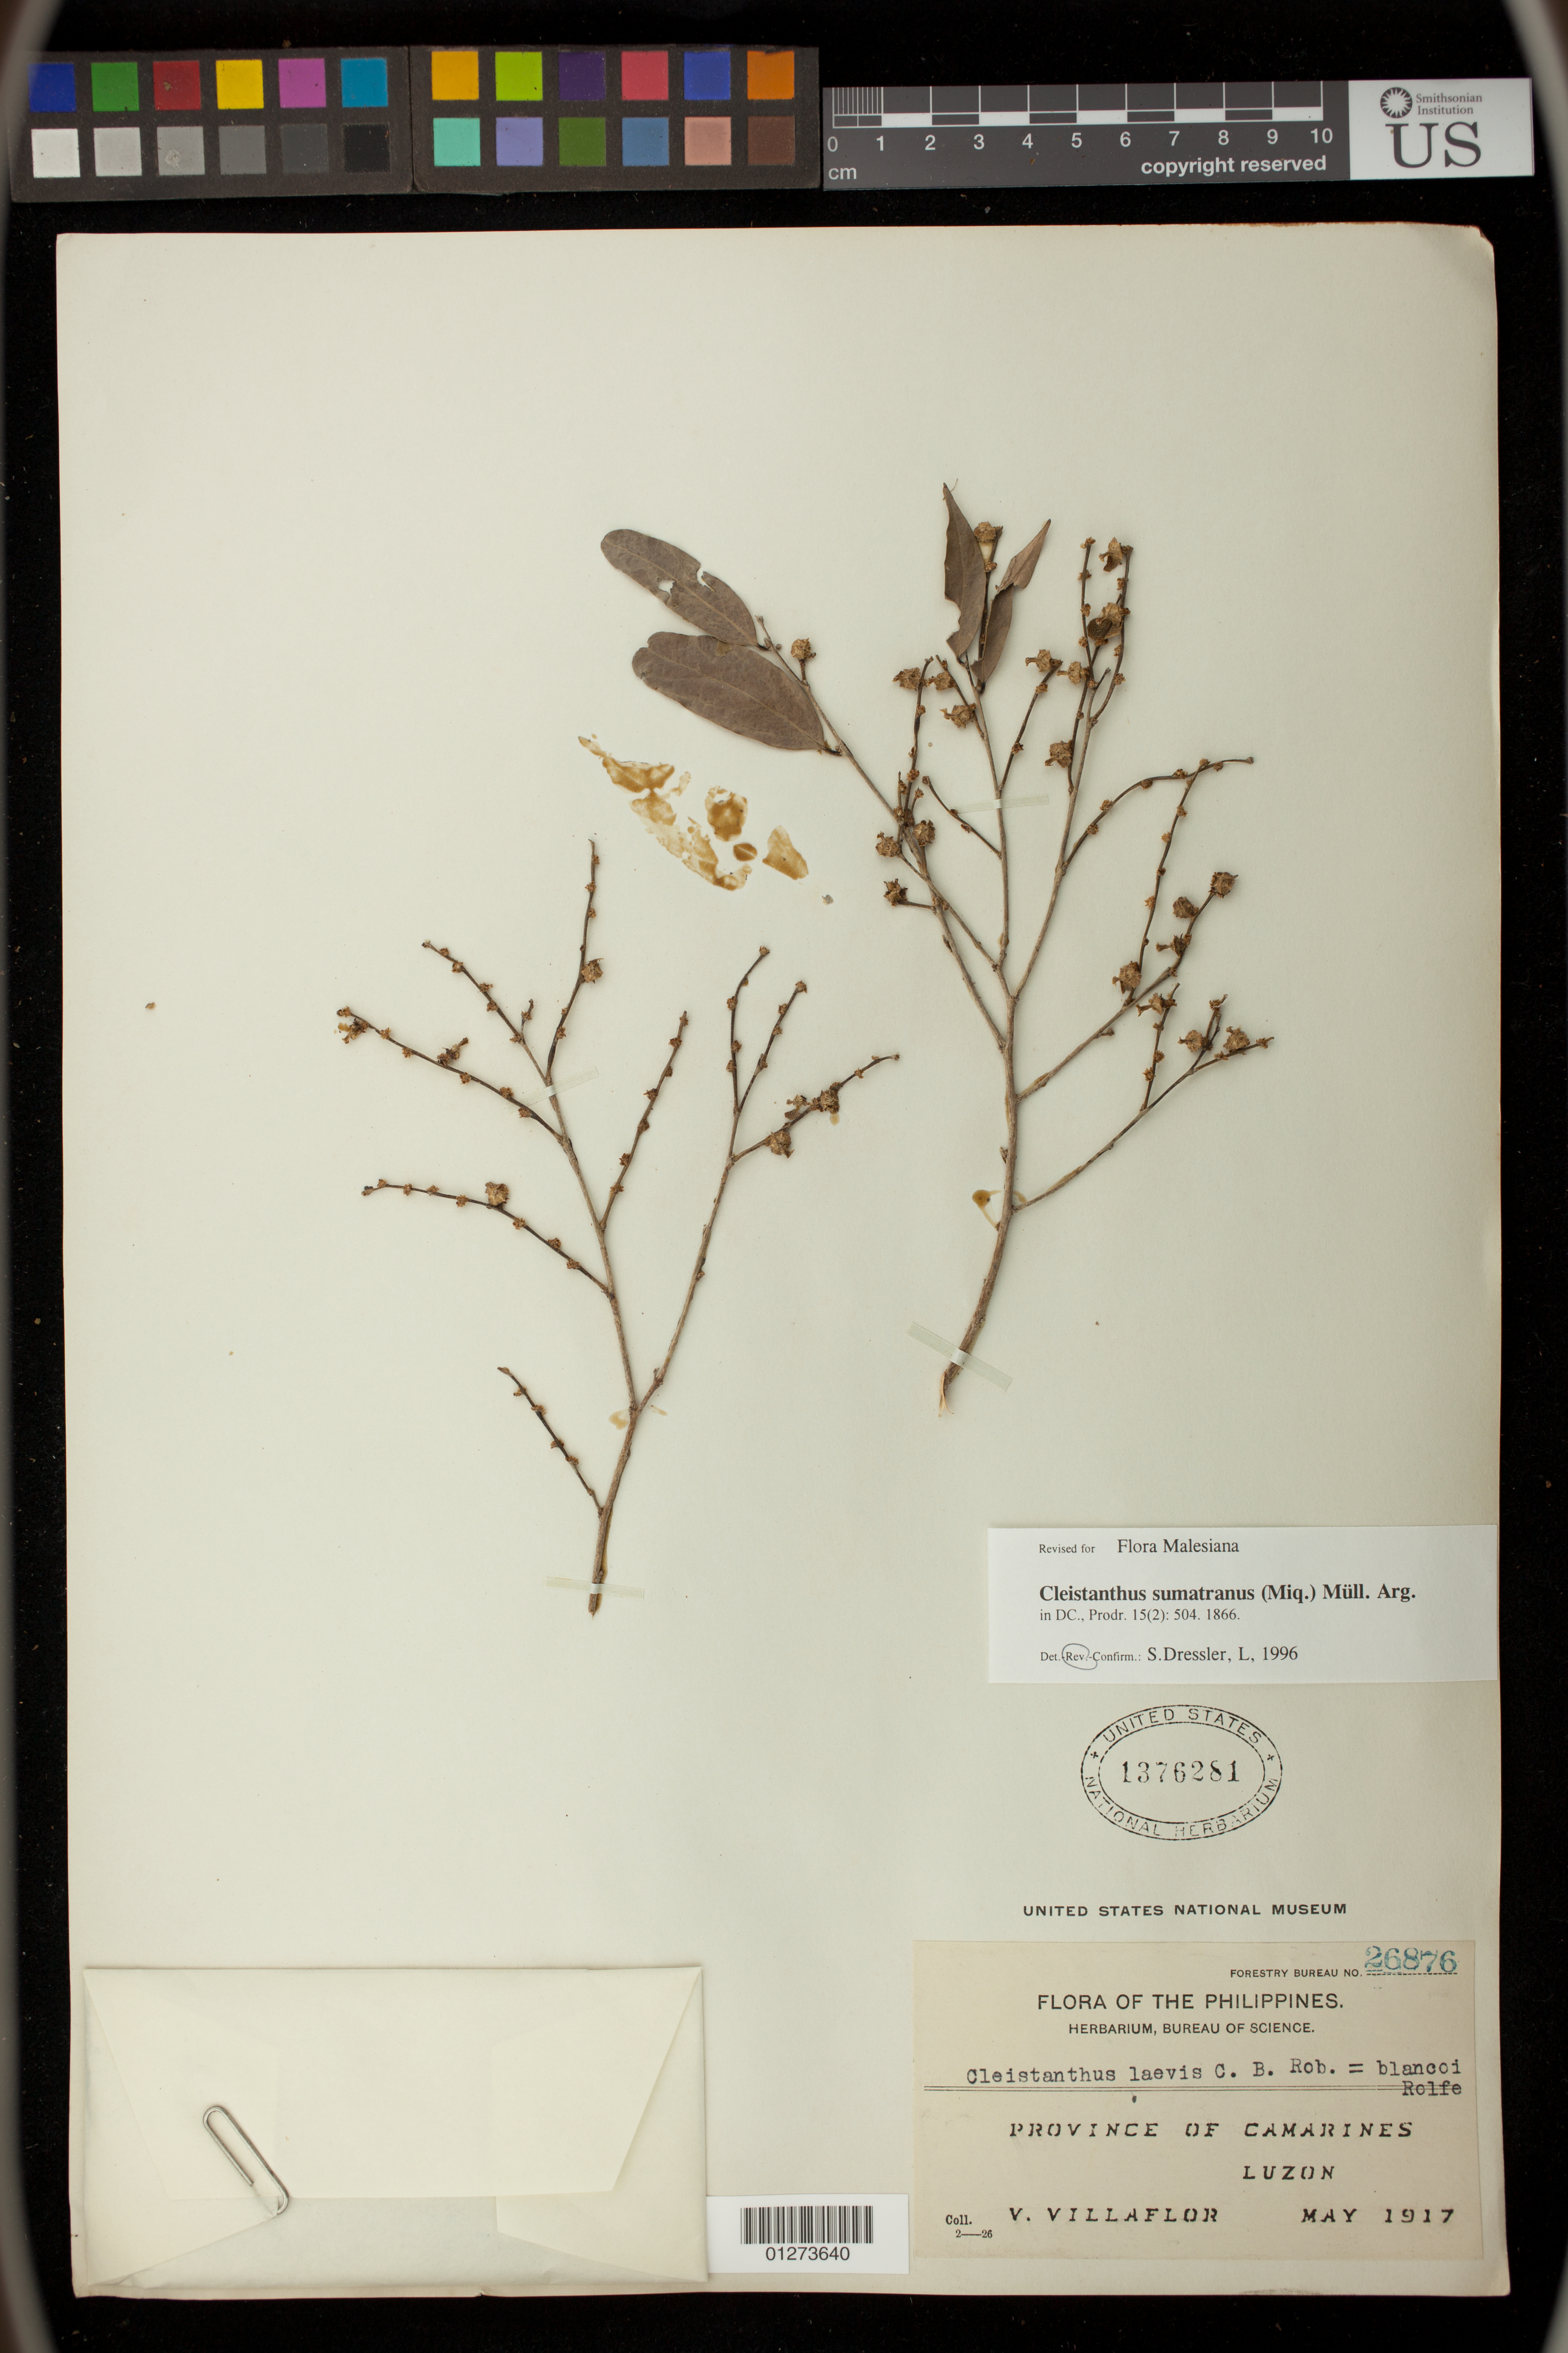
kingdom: Plantae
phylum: Tracheophyta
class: Magnoliopsida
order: Malpighiales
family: Phyllanthaceae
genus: Cleistanthus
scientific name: Cleistanthus sumatranus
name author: (Miq.) Müll. Arg.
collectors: V. Villaflor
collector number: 26876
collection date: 1917-05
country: Philippines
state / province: Bicol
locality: Province of Camarines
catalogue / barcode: US 1376281